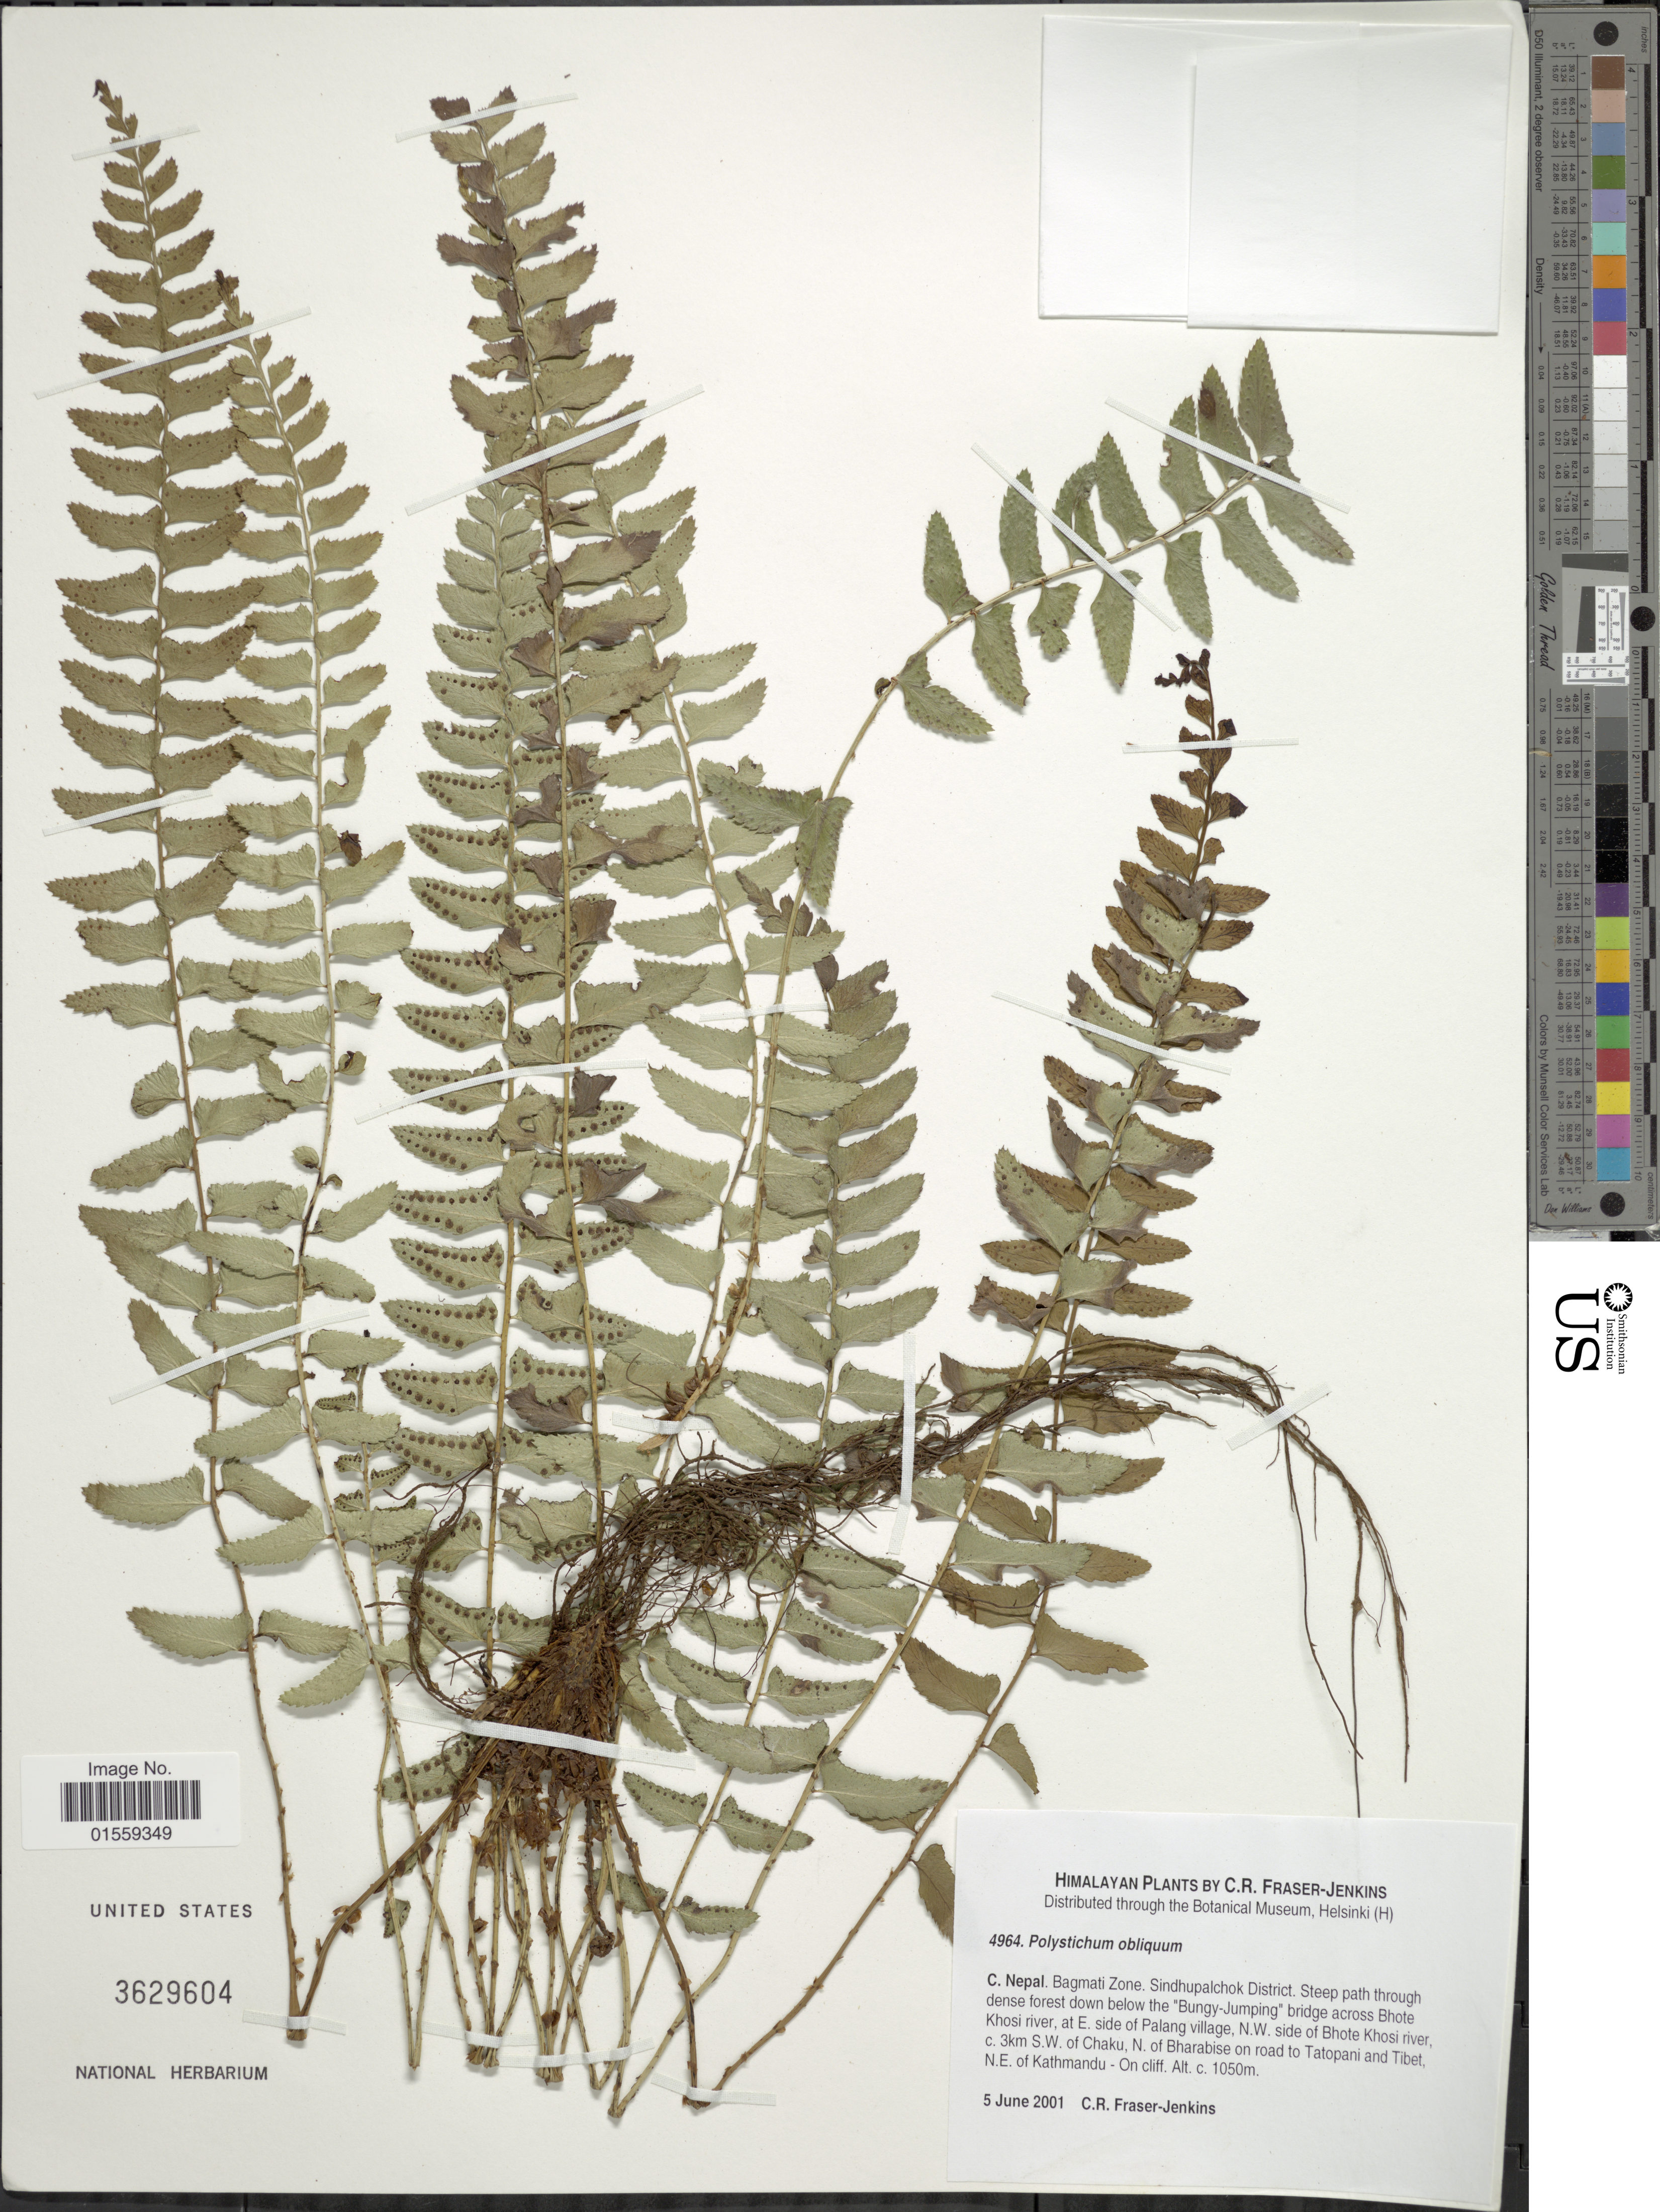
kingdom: Plantae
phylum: Tracheophyta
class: Polypodiopsida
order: Polypodiales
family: Dryopteridaceae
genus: Polystichum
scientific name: Polystichum obliquum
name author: (D. Don) T. Moore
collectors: C. R. Fraser-Jenkins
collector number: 4964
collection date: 2001-06-05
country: Nepal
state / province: Bagmati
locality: C. Nepal, Bagmati Zone, Sindhupalchok District, Steep path trough dense forest down below the "Bungy-Jumping"bridge across Bhote Khosi river, at E. side of Palang village, N. W. side of Bhote Khosi river, c. 3 km S.W. of Chaku, N. of Bharabise on road to Tatopani and Tibet, N. E. of Kathmandu- On cliff.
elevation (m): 1050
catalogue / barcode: US 3629604